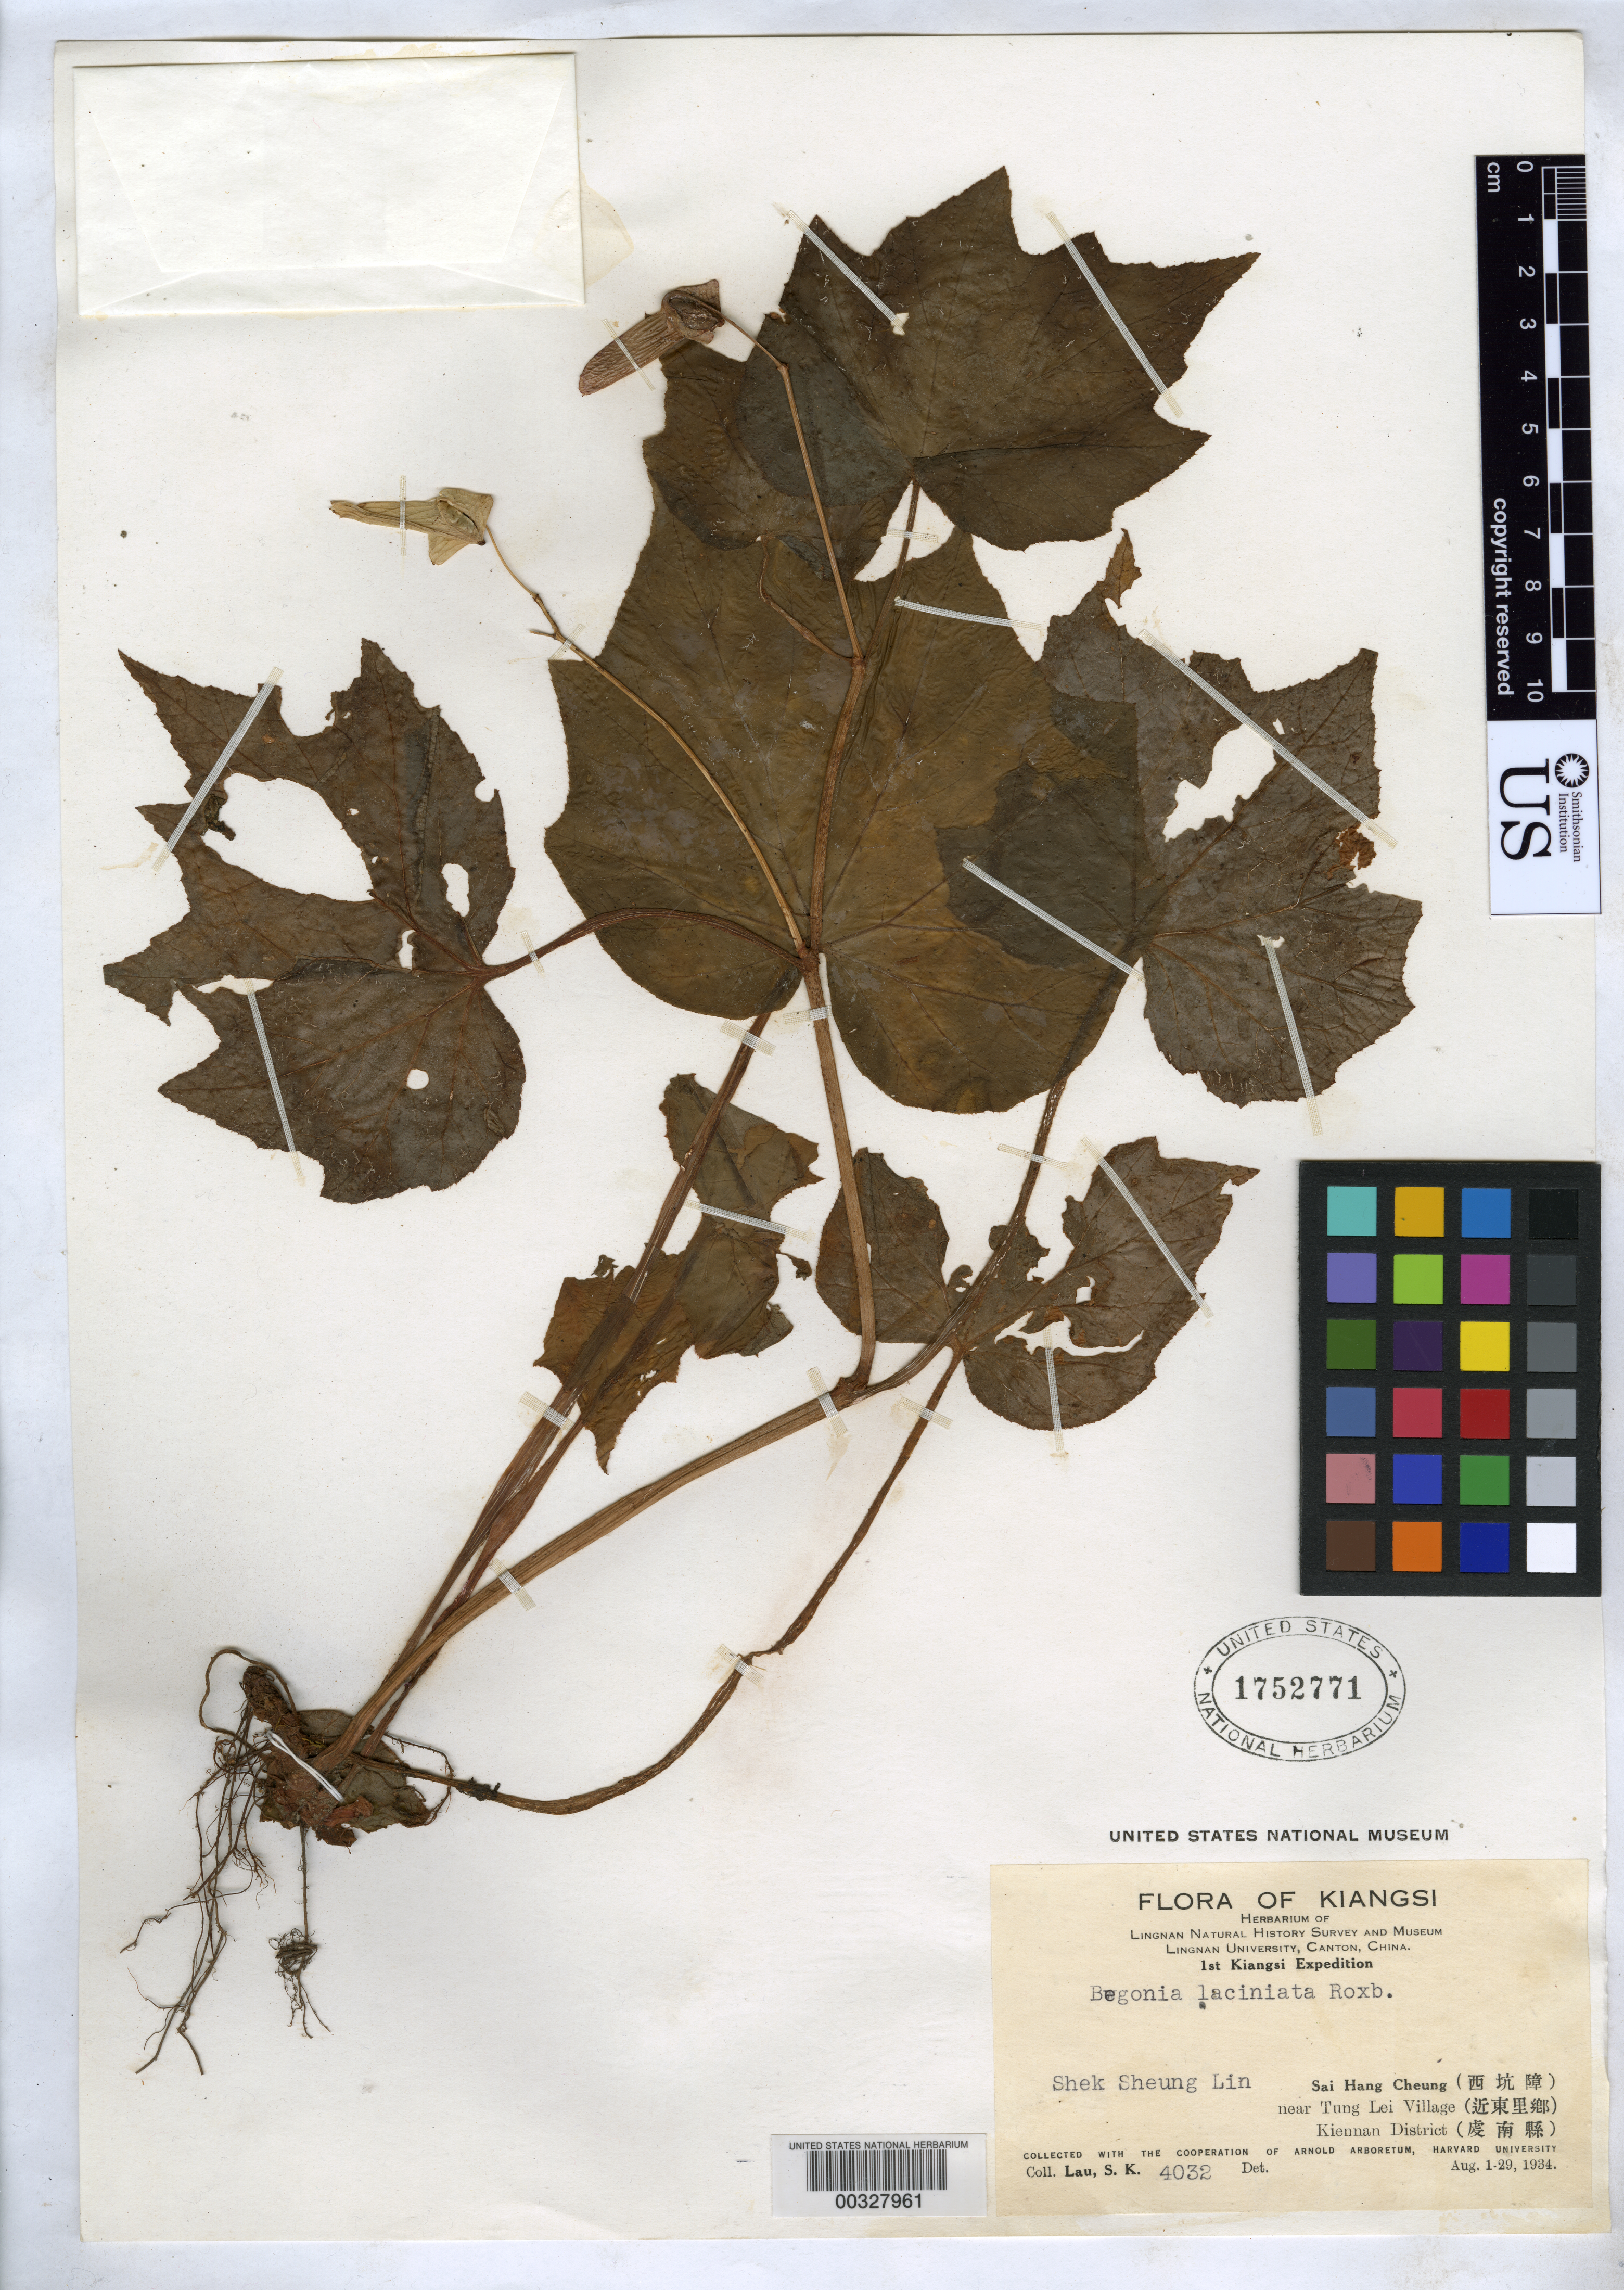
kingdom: Plantae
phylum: Tracheophyta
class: Magnoliopsida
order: Cucurbitales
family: Begoniaceae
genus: Begonia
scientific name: Begonia palmata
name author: D. Don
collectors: S. K. Lau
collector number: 4032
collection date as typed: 01 Aug 1934 to 29 Aug 1934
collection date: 1934-08-01/1934-08-29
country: China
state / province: Jiangxi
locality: Kiennan District, Sai Hang Cheung, near Tung Lei Village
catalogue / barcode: US 1752771